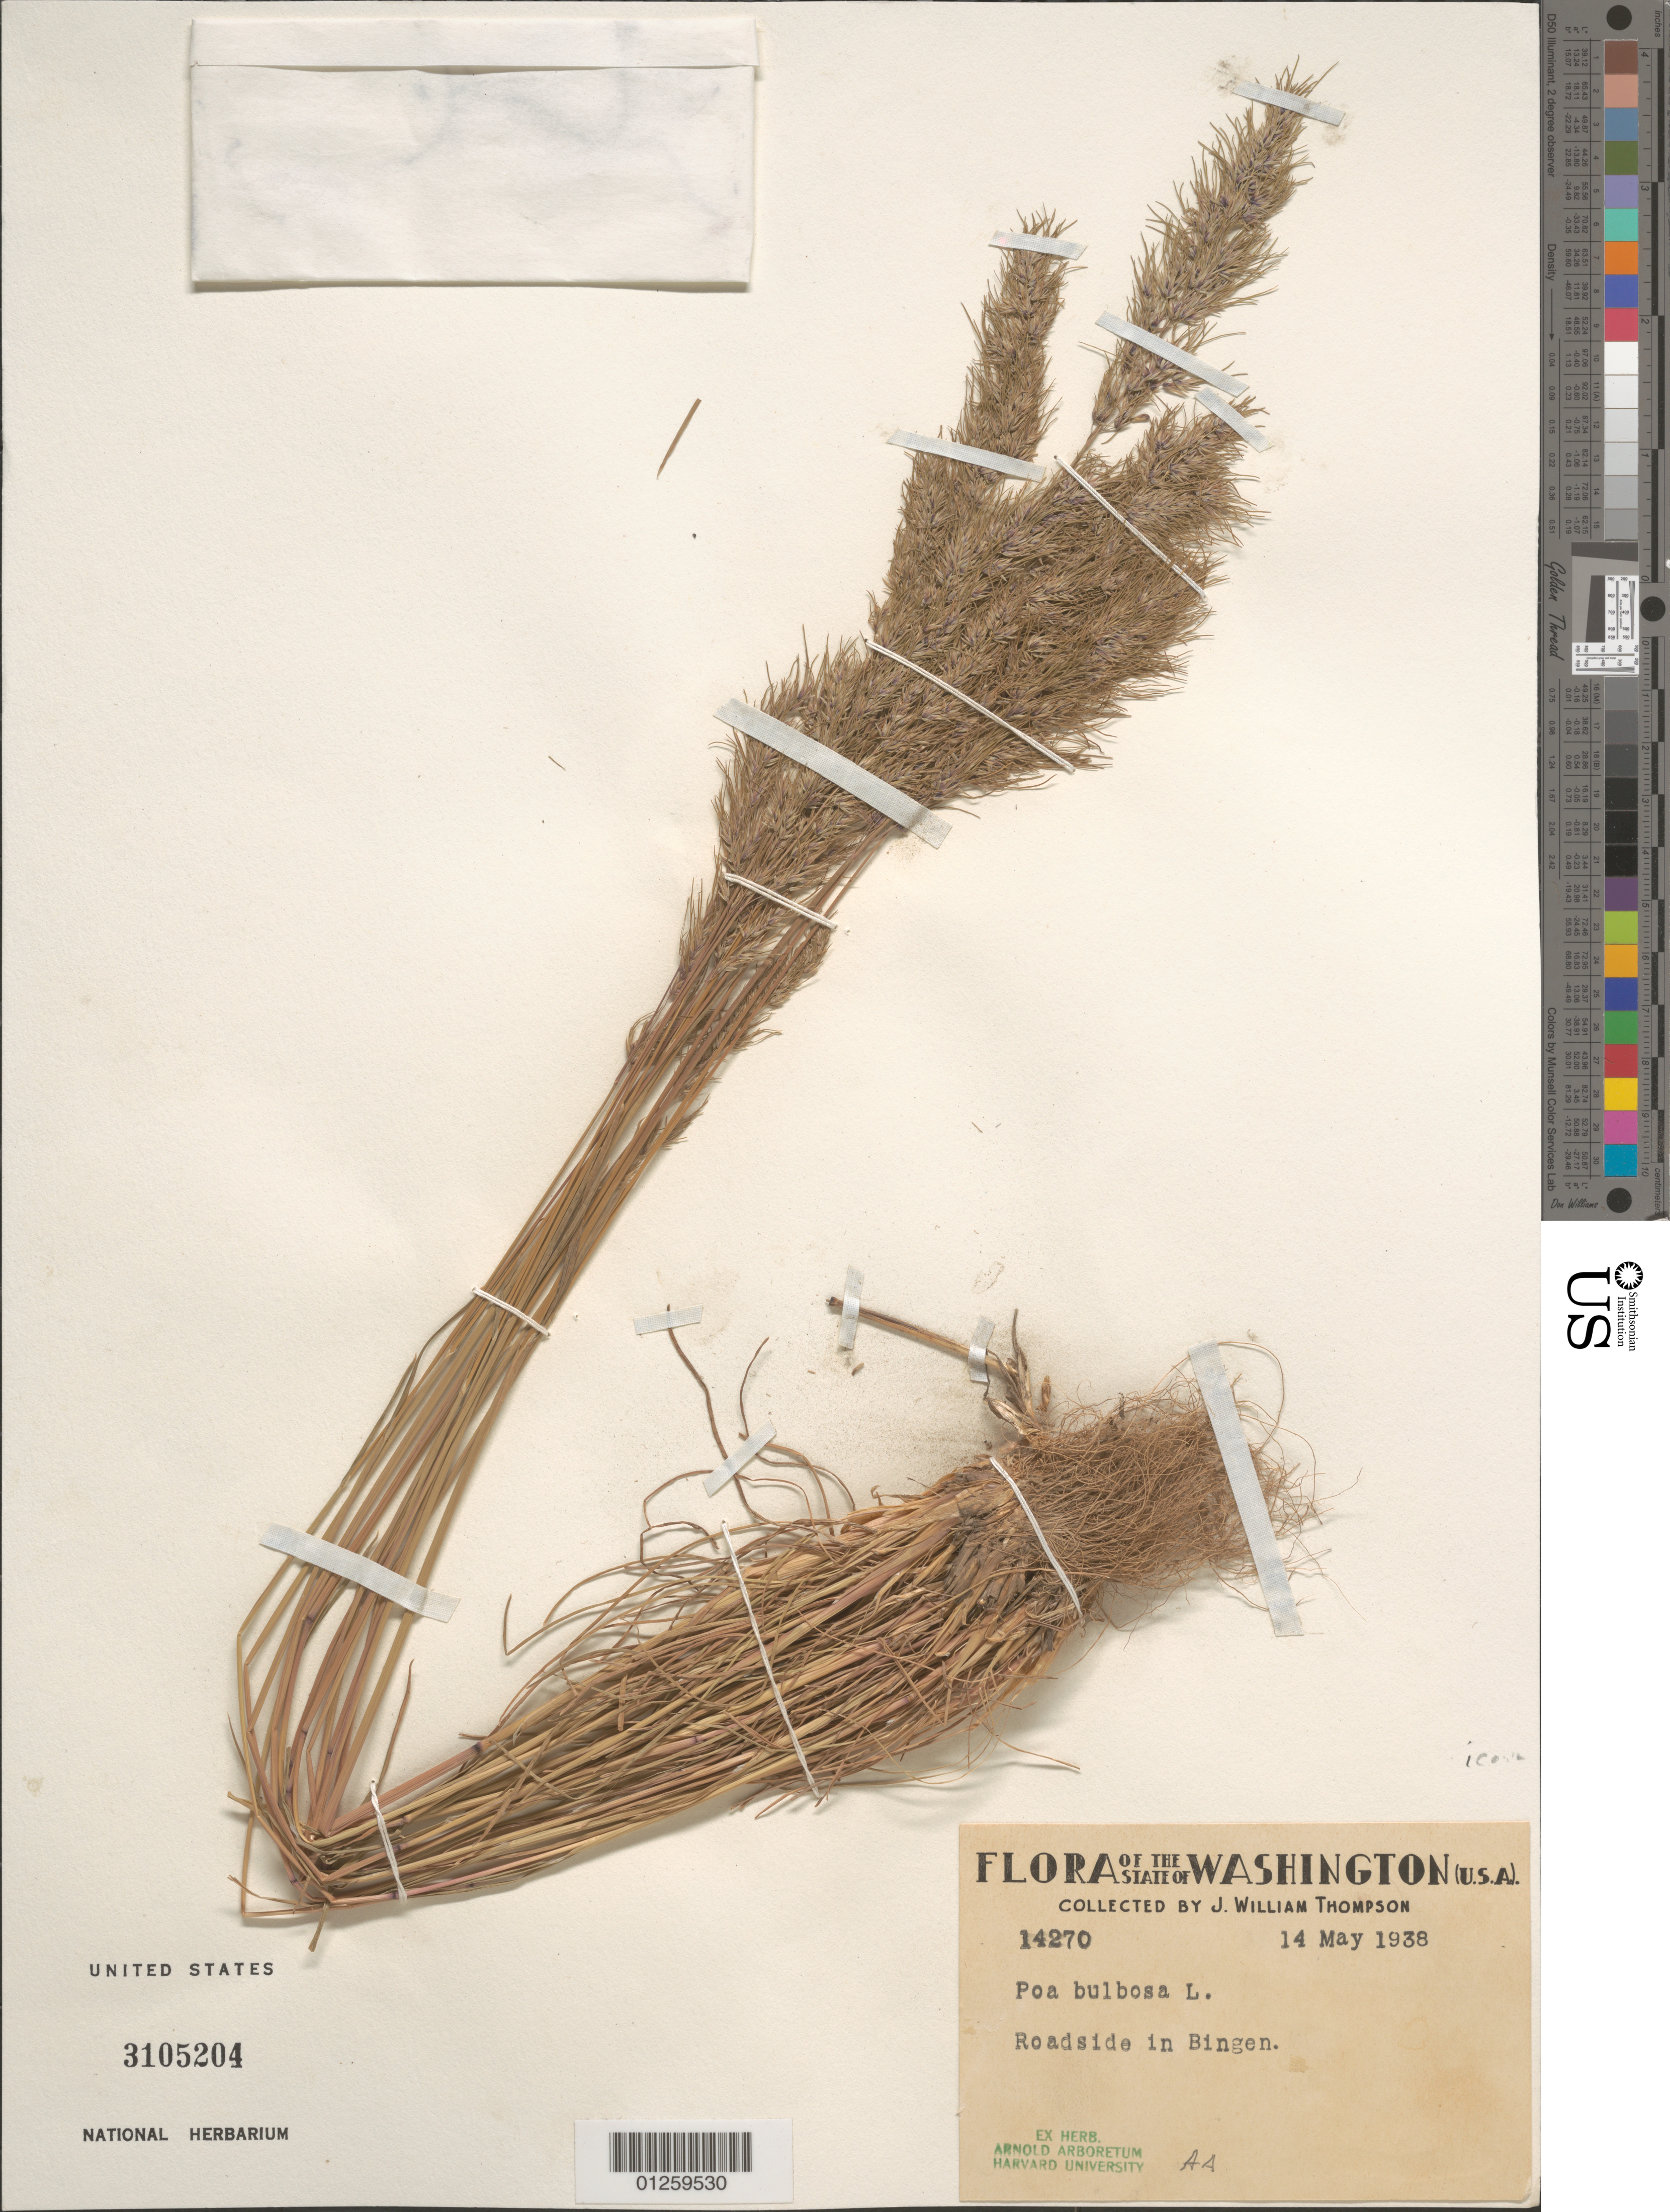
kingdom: Plantae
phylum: Tracheophyta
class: Liliopsida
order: Poales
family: Poaceae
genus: Poa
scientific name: Poa iconia var. iconia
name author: Azn.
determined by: Soreng, Robert J., Research Associate (BOT), Smithsonian Institution - National Museum of Natural History (UNITED STATES)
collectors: J. Thompson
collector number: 14270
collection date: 1938-05-17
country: United States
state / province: Washington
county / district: Klickitat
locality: Roadside in Bingen.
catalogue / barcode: US 3105204